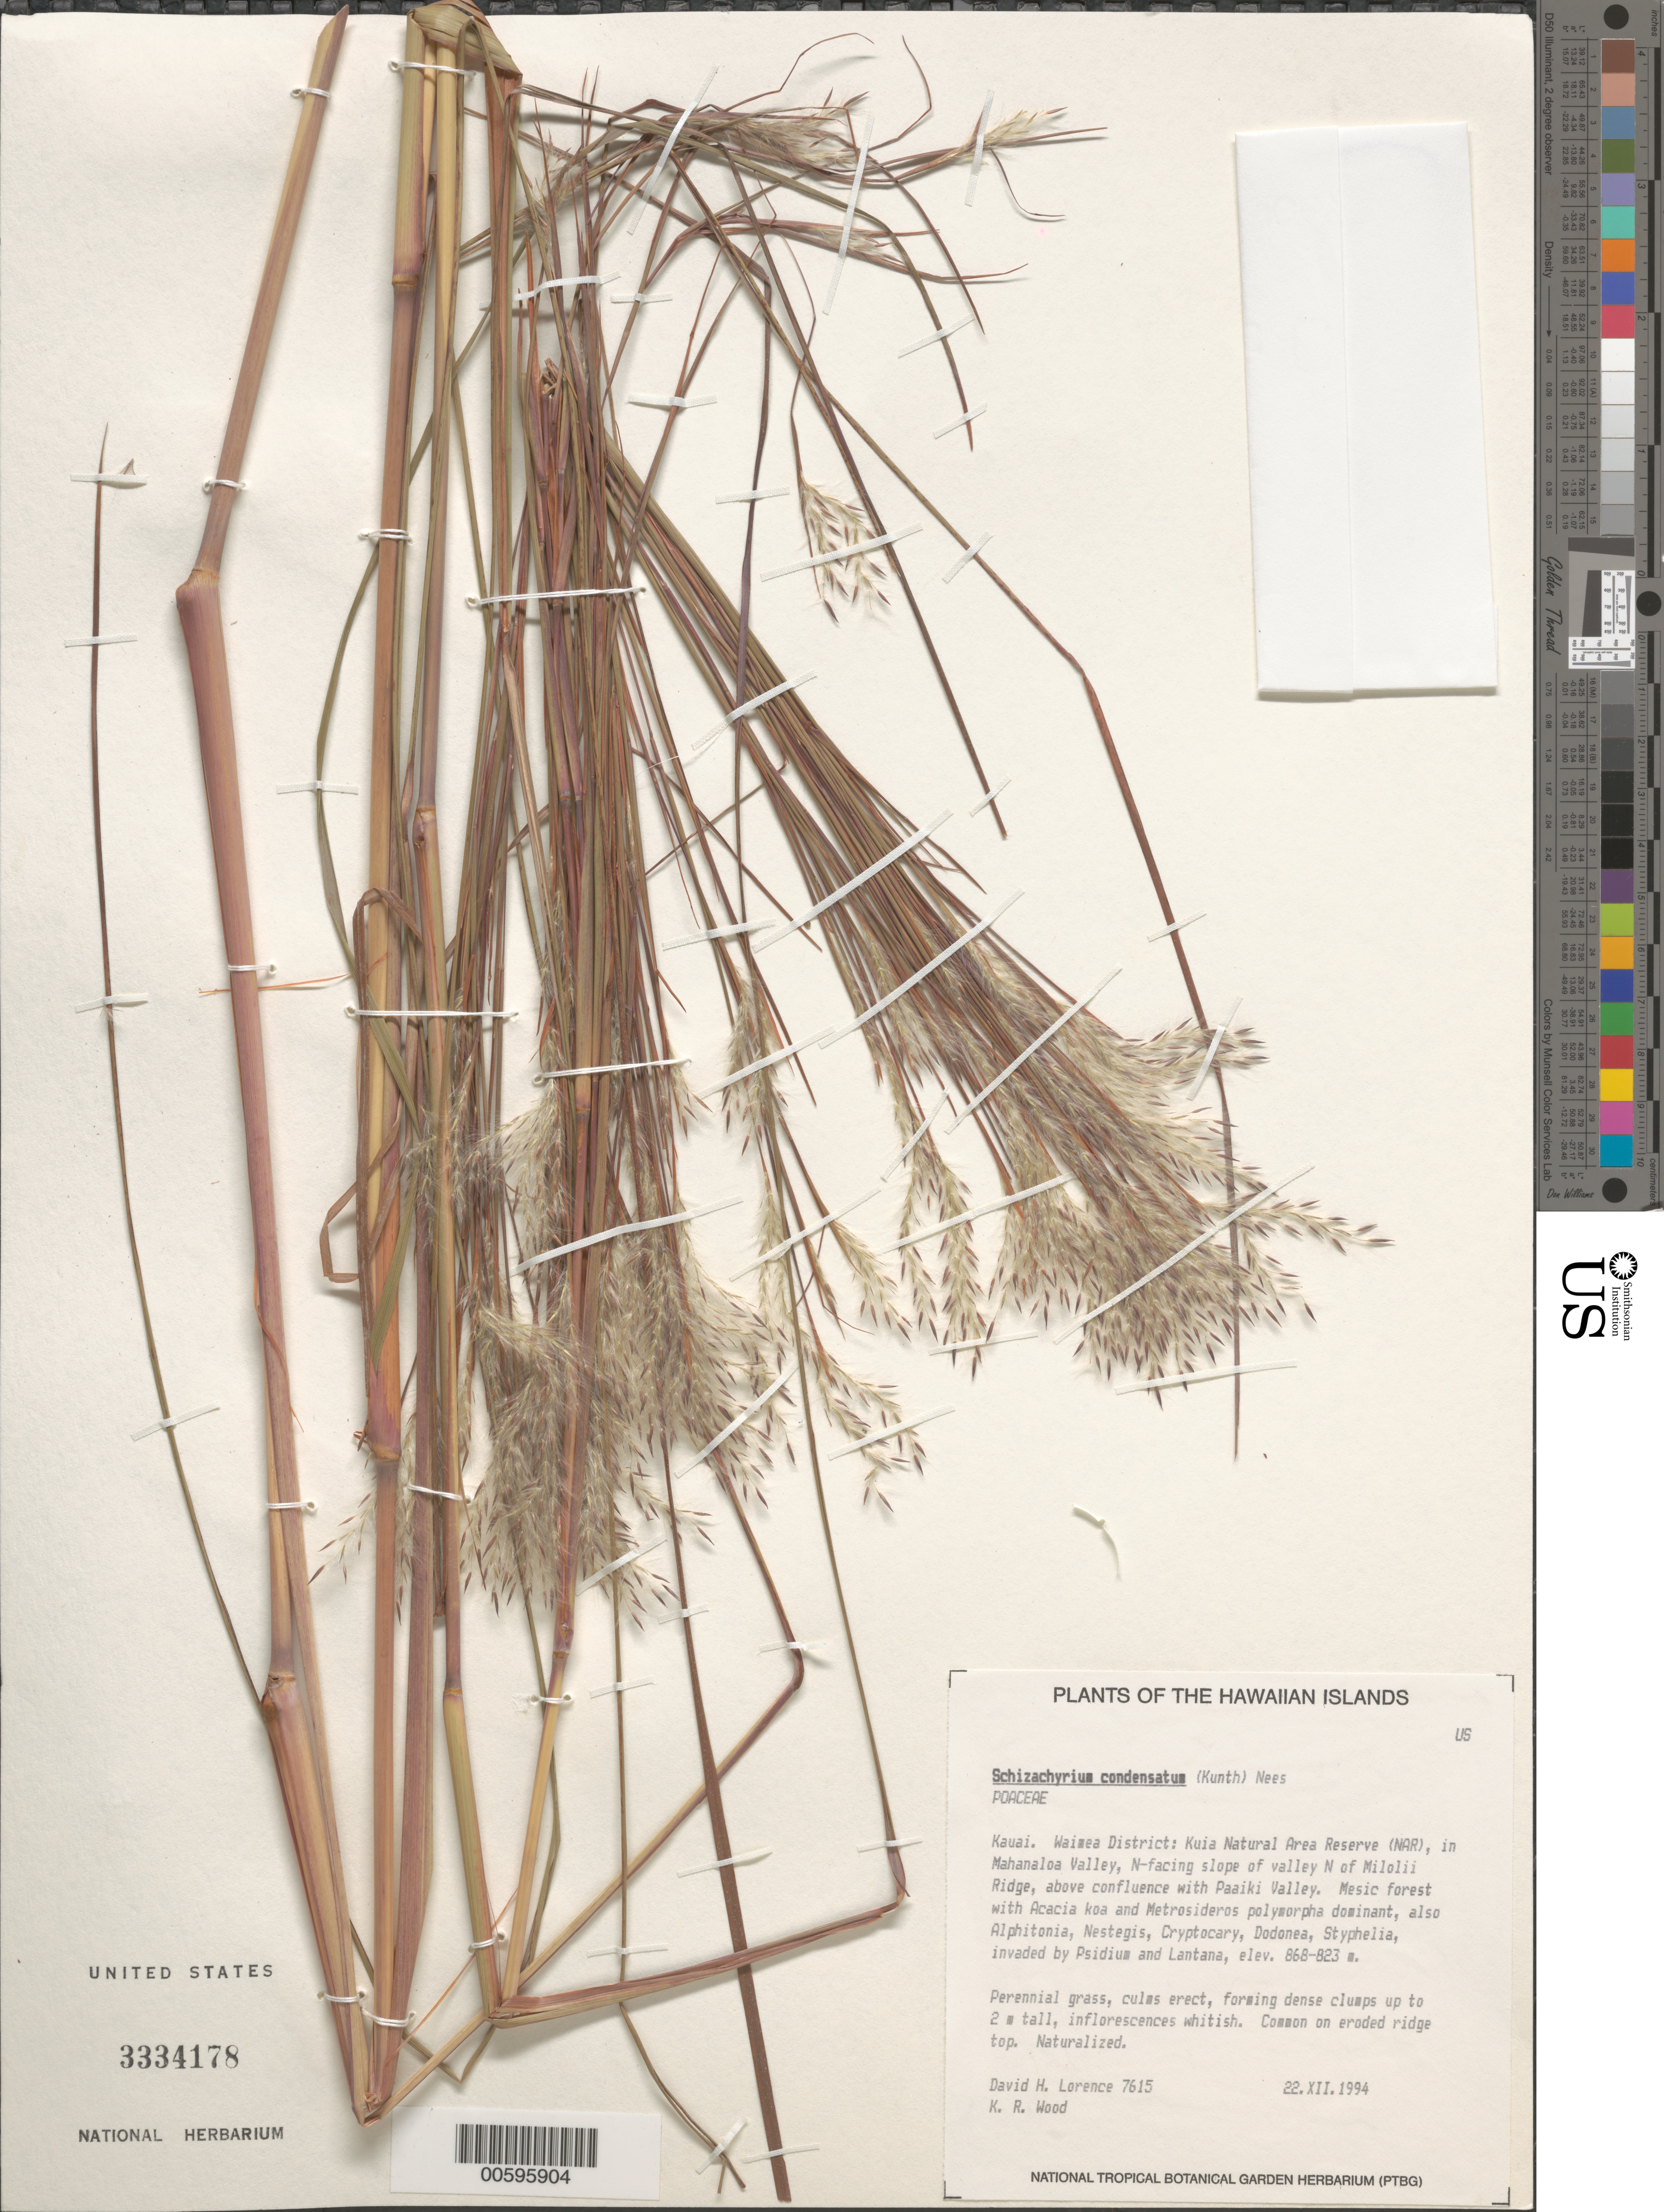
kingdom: Plantae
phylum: Tracheophyta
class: Liliopsida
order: Poales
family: Poaceae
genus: Andropogon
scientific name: Andropogon bicornis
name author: L.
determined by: Lau, A.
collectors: D. Lorence & K. R. Wood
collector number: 7615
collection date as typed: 22 Dec 1994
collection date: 1994-12-22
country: United States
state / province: Hawaii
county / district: Kauai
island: Kaua'i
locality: Waimea Dist: Kuia NAR, in Mahanaloa Valley, N-facing slope of valley N of Milolii Ridge, above confluence with Paaiki Valley.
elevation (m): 868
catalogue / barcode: US 3334178